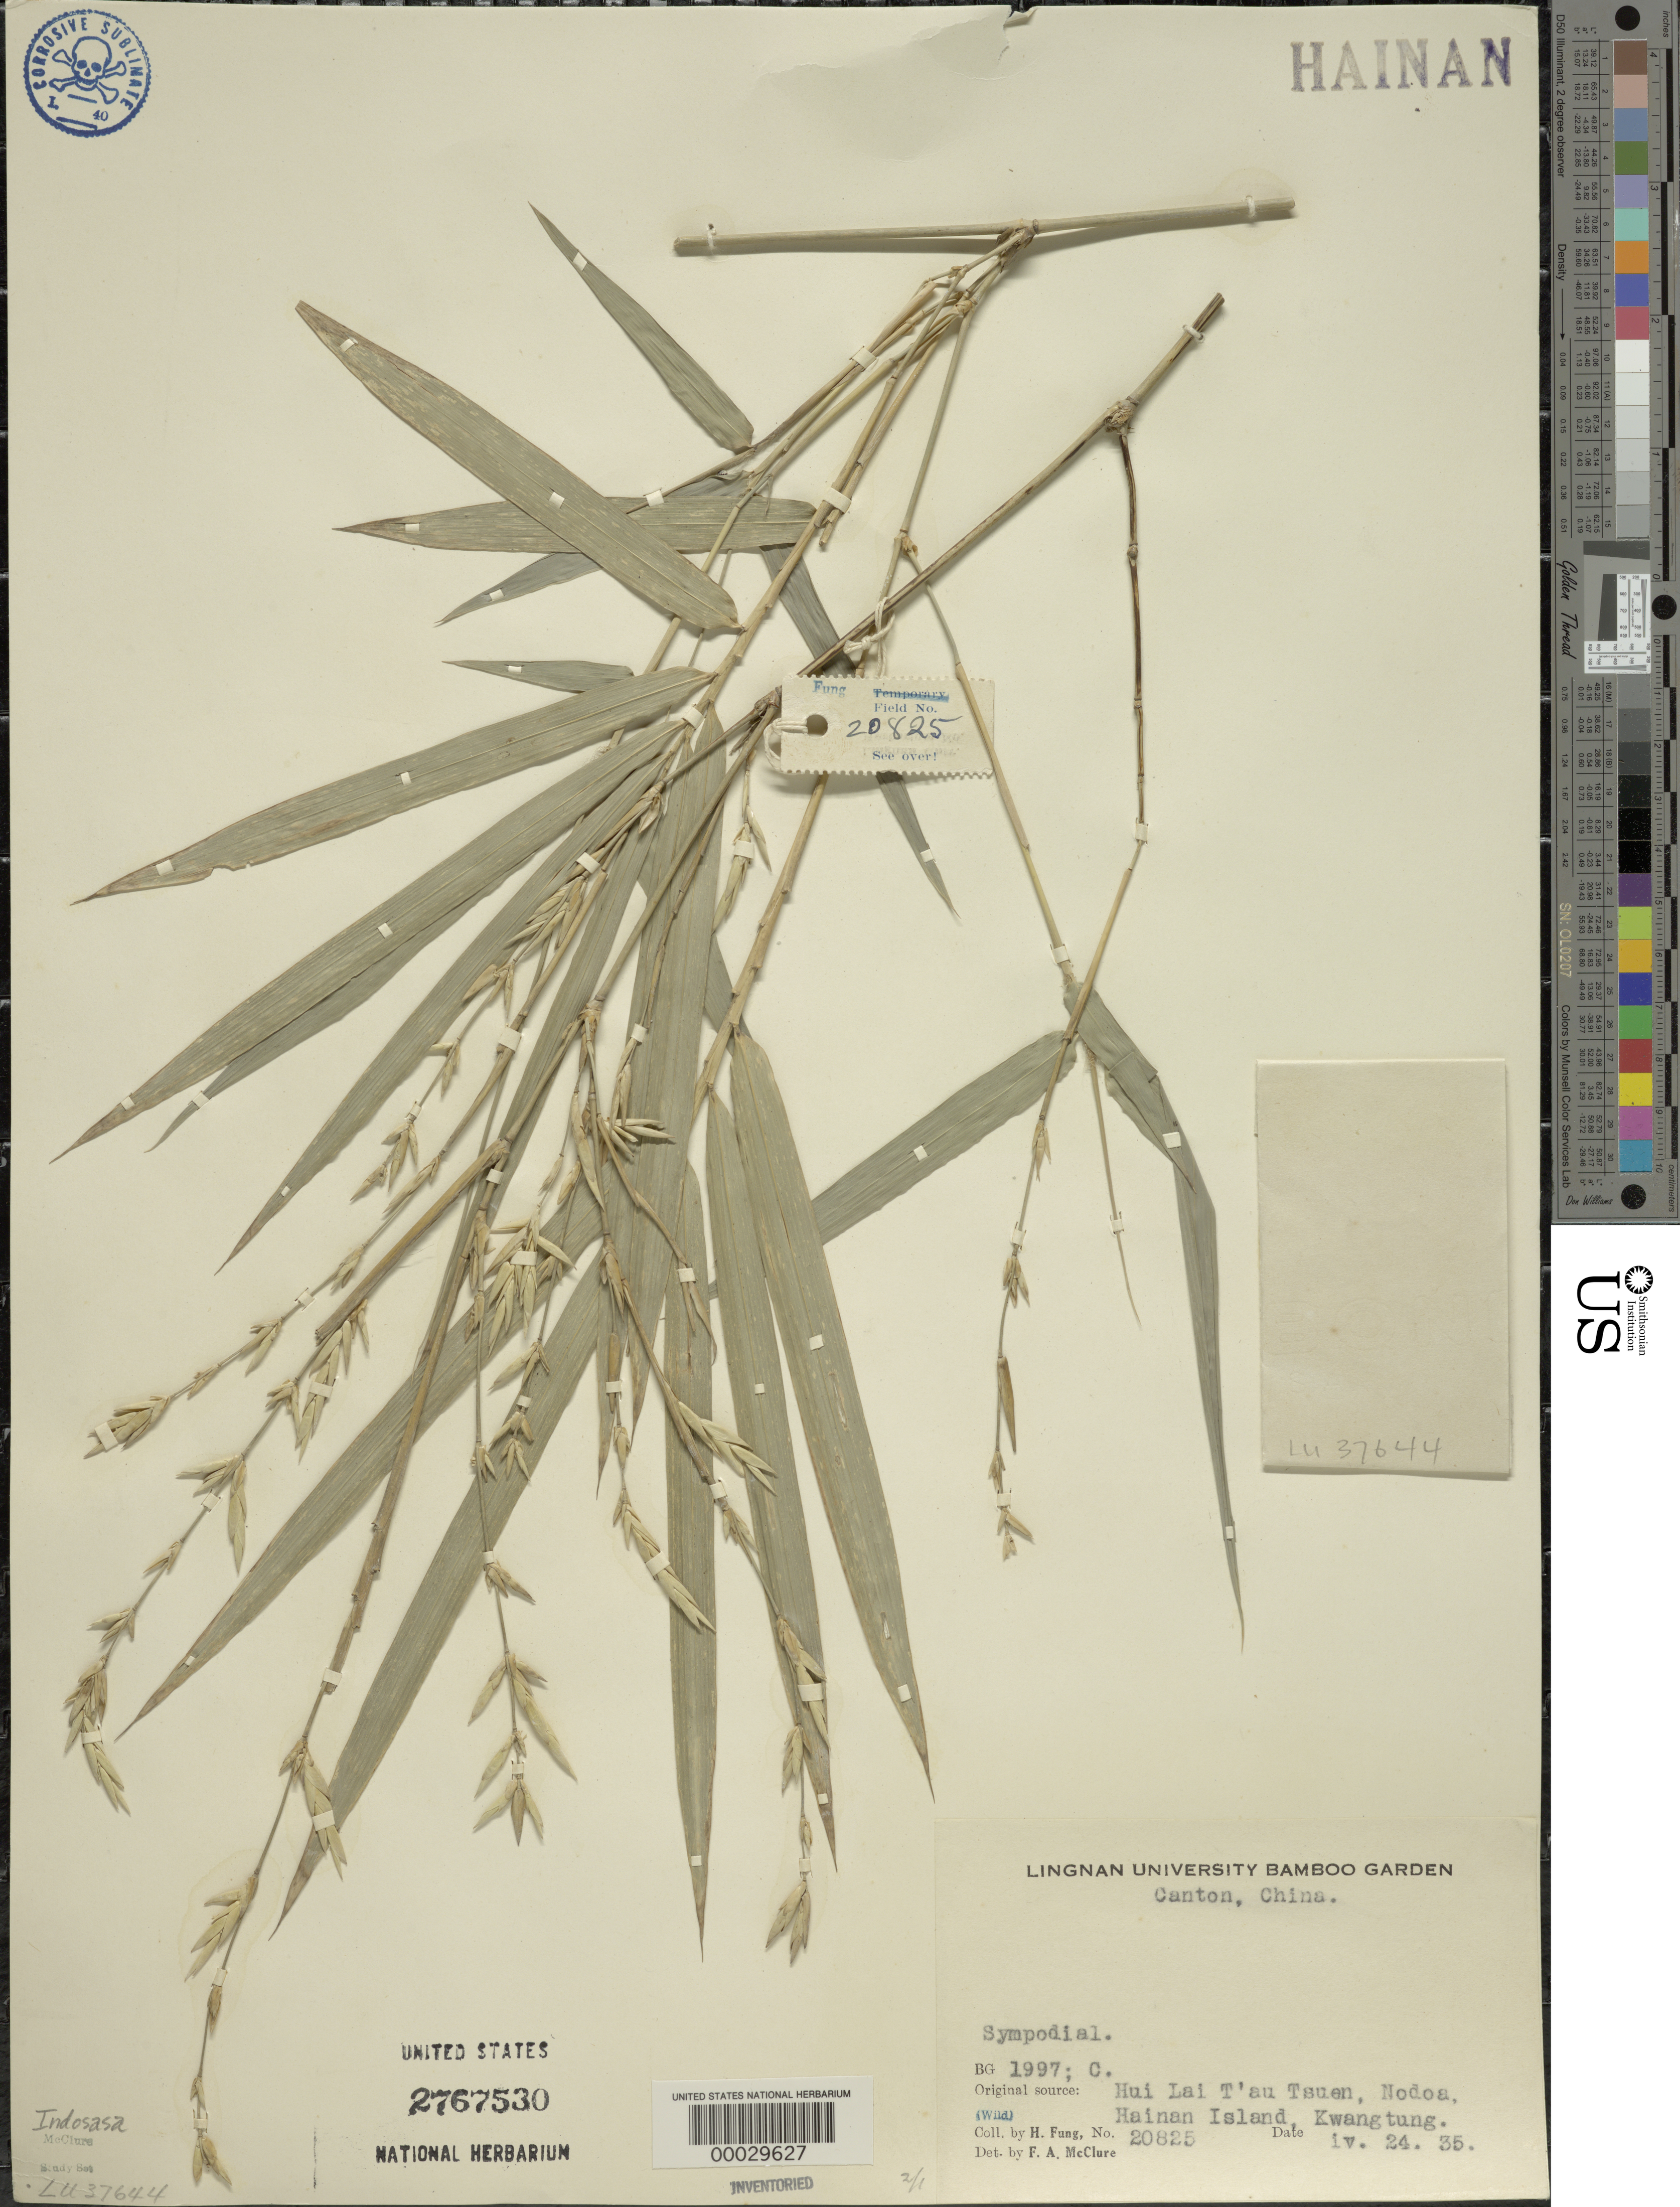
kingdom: Plantae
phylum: Tracheophyta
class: Liliopsida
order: Poales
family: Poaceae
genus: Indosasa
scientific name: Indosasa sp.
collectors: H. L. Fung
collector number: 20825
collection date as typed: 24 Apr 1935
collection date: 1935-04-24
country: China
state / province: Guangdong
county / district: Guangzhou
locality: L.u. bamboo garden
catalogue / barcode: US 2767530